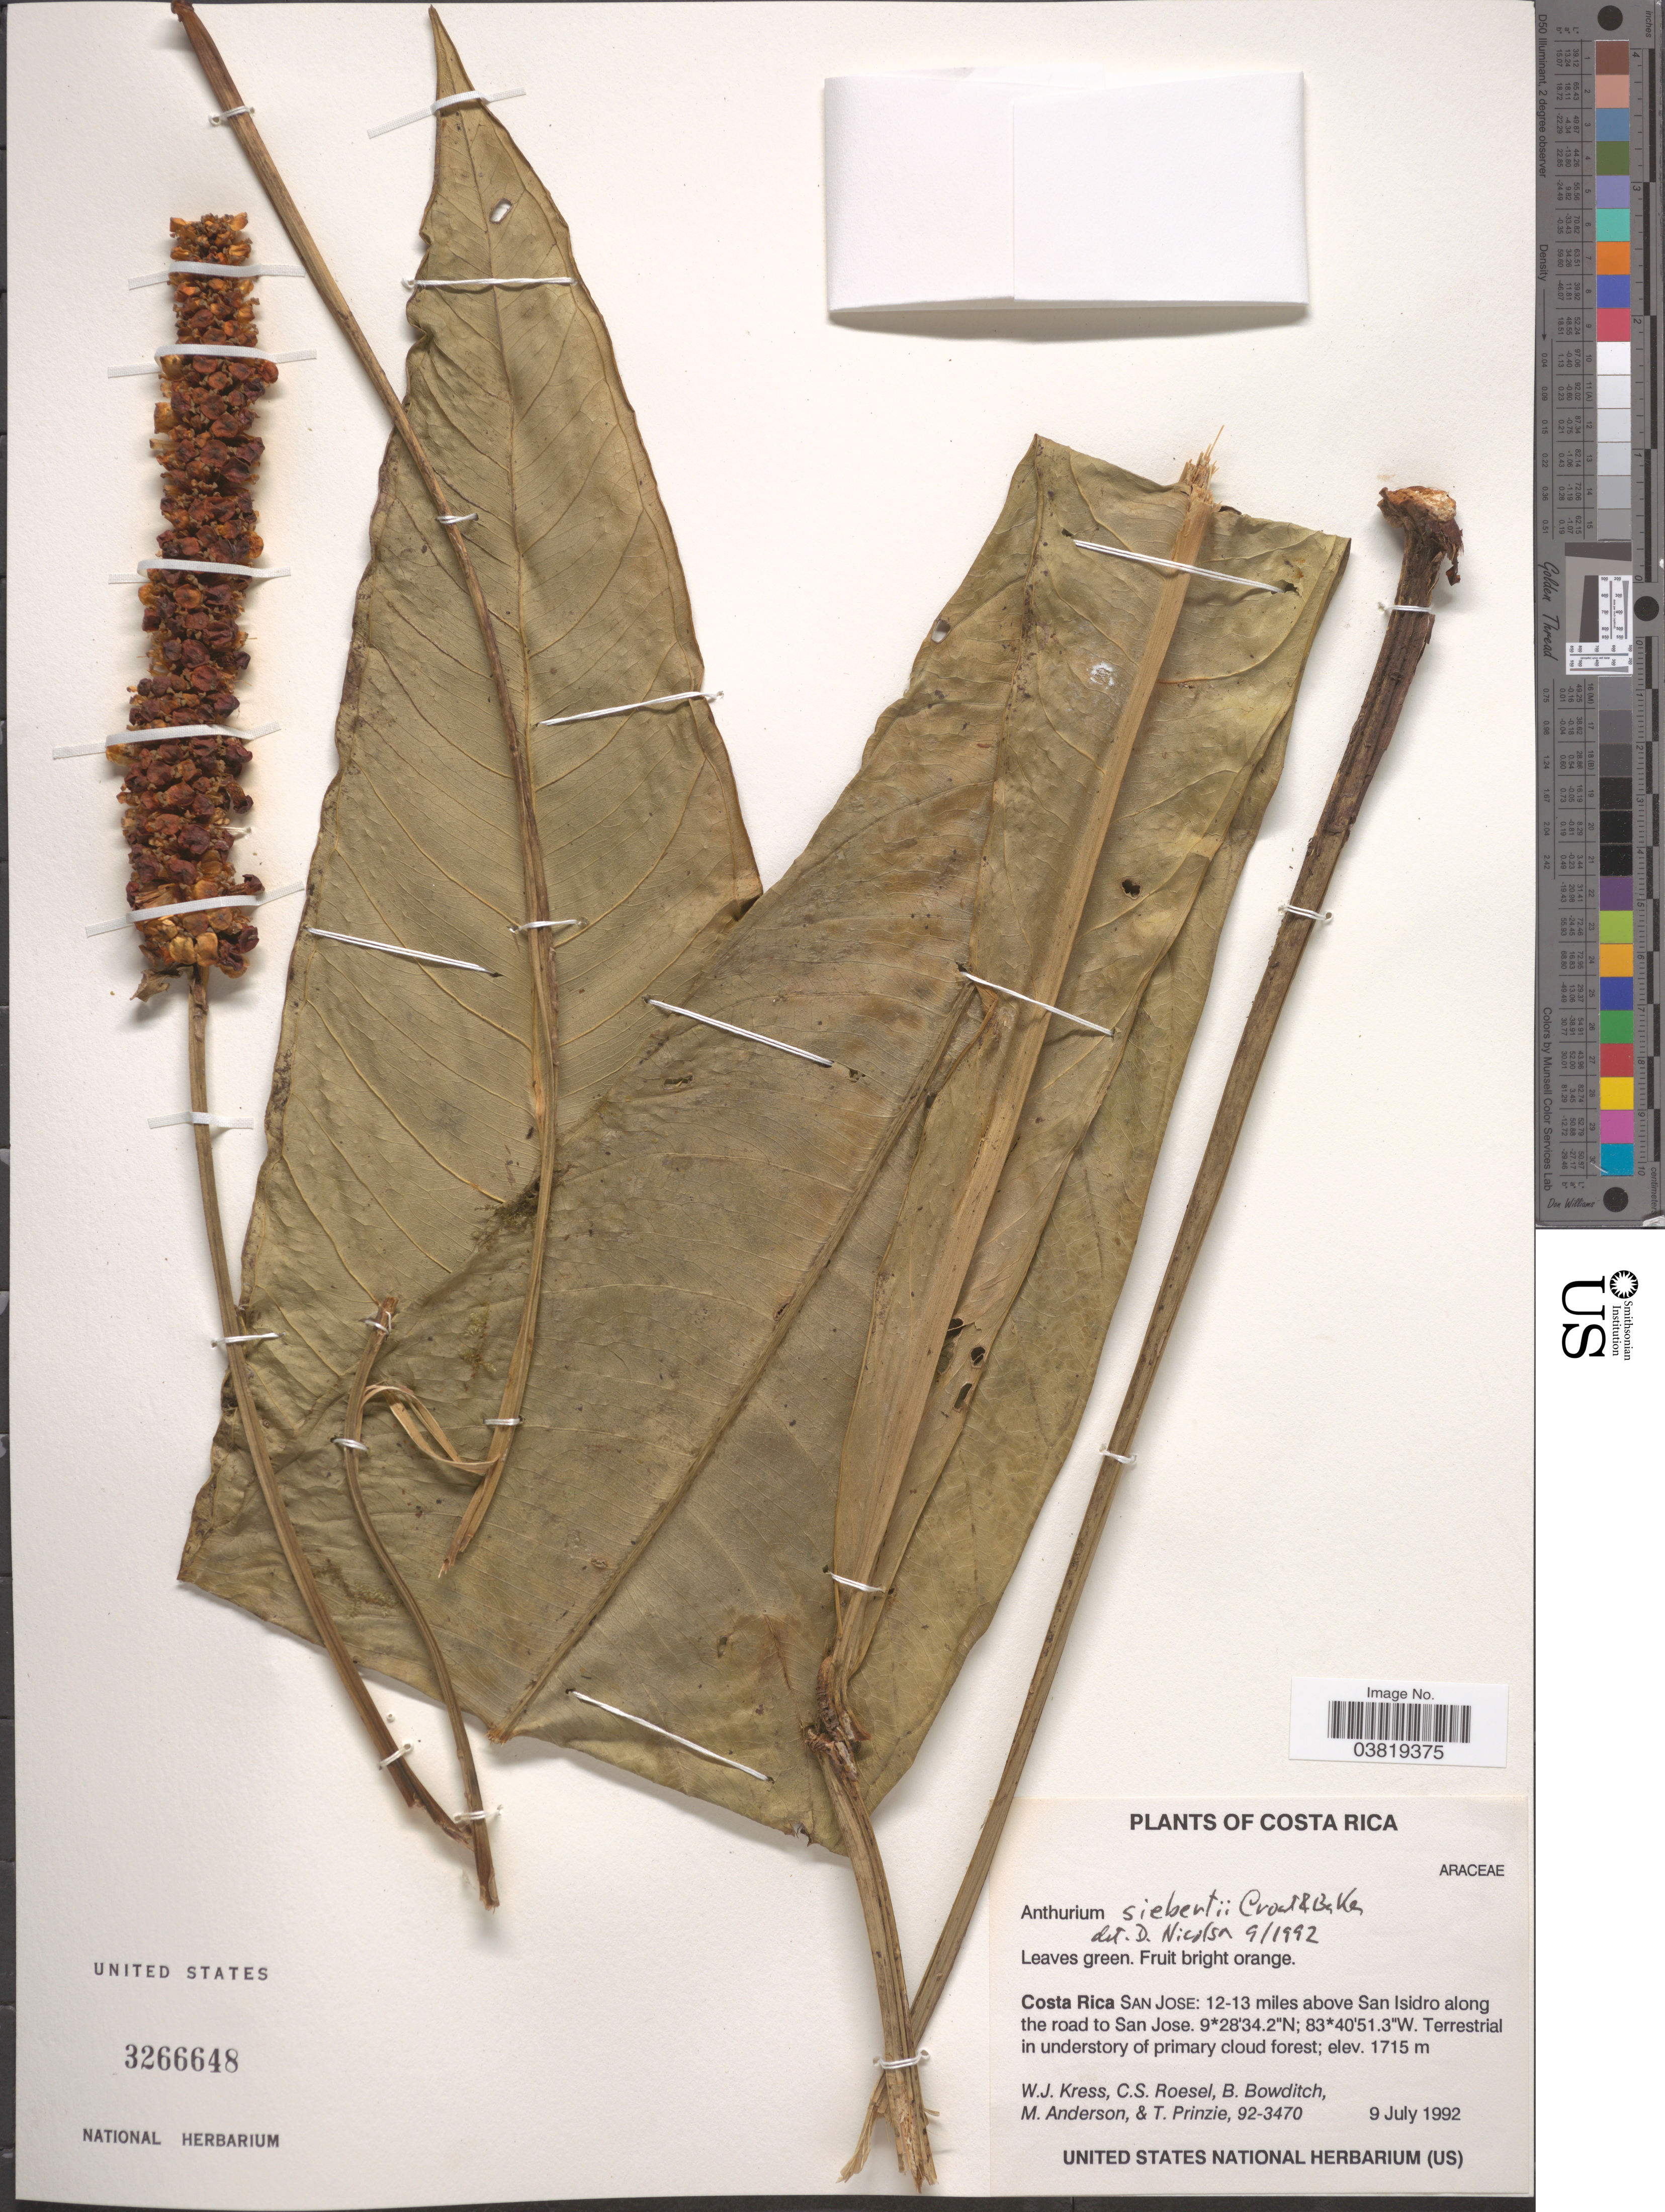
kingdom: Plantae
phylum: Tracheophyta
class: Liliopsida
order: Alismatales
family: Araceae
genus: Anthurium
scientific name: Anthurium seibertii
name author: Croat & R.A. Baker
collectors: W. J. Kress, C. S. Roesel, B. Bowditch, M. Anderson & T. Prinzie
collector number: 92-3470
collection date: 1992-07-09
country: Costa Rica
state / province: San José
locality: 12-13 miles above San Isidro along the road to San Jose.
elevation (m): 1715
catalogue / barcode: US 3266648